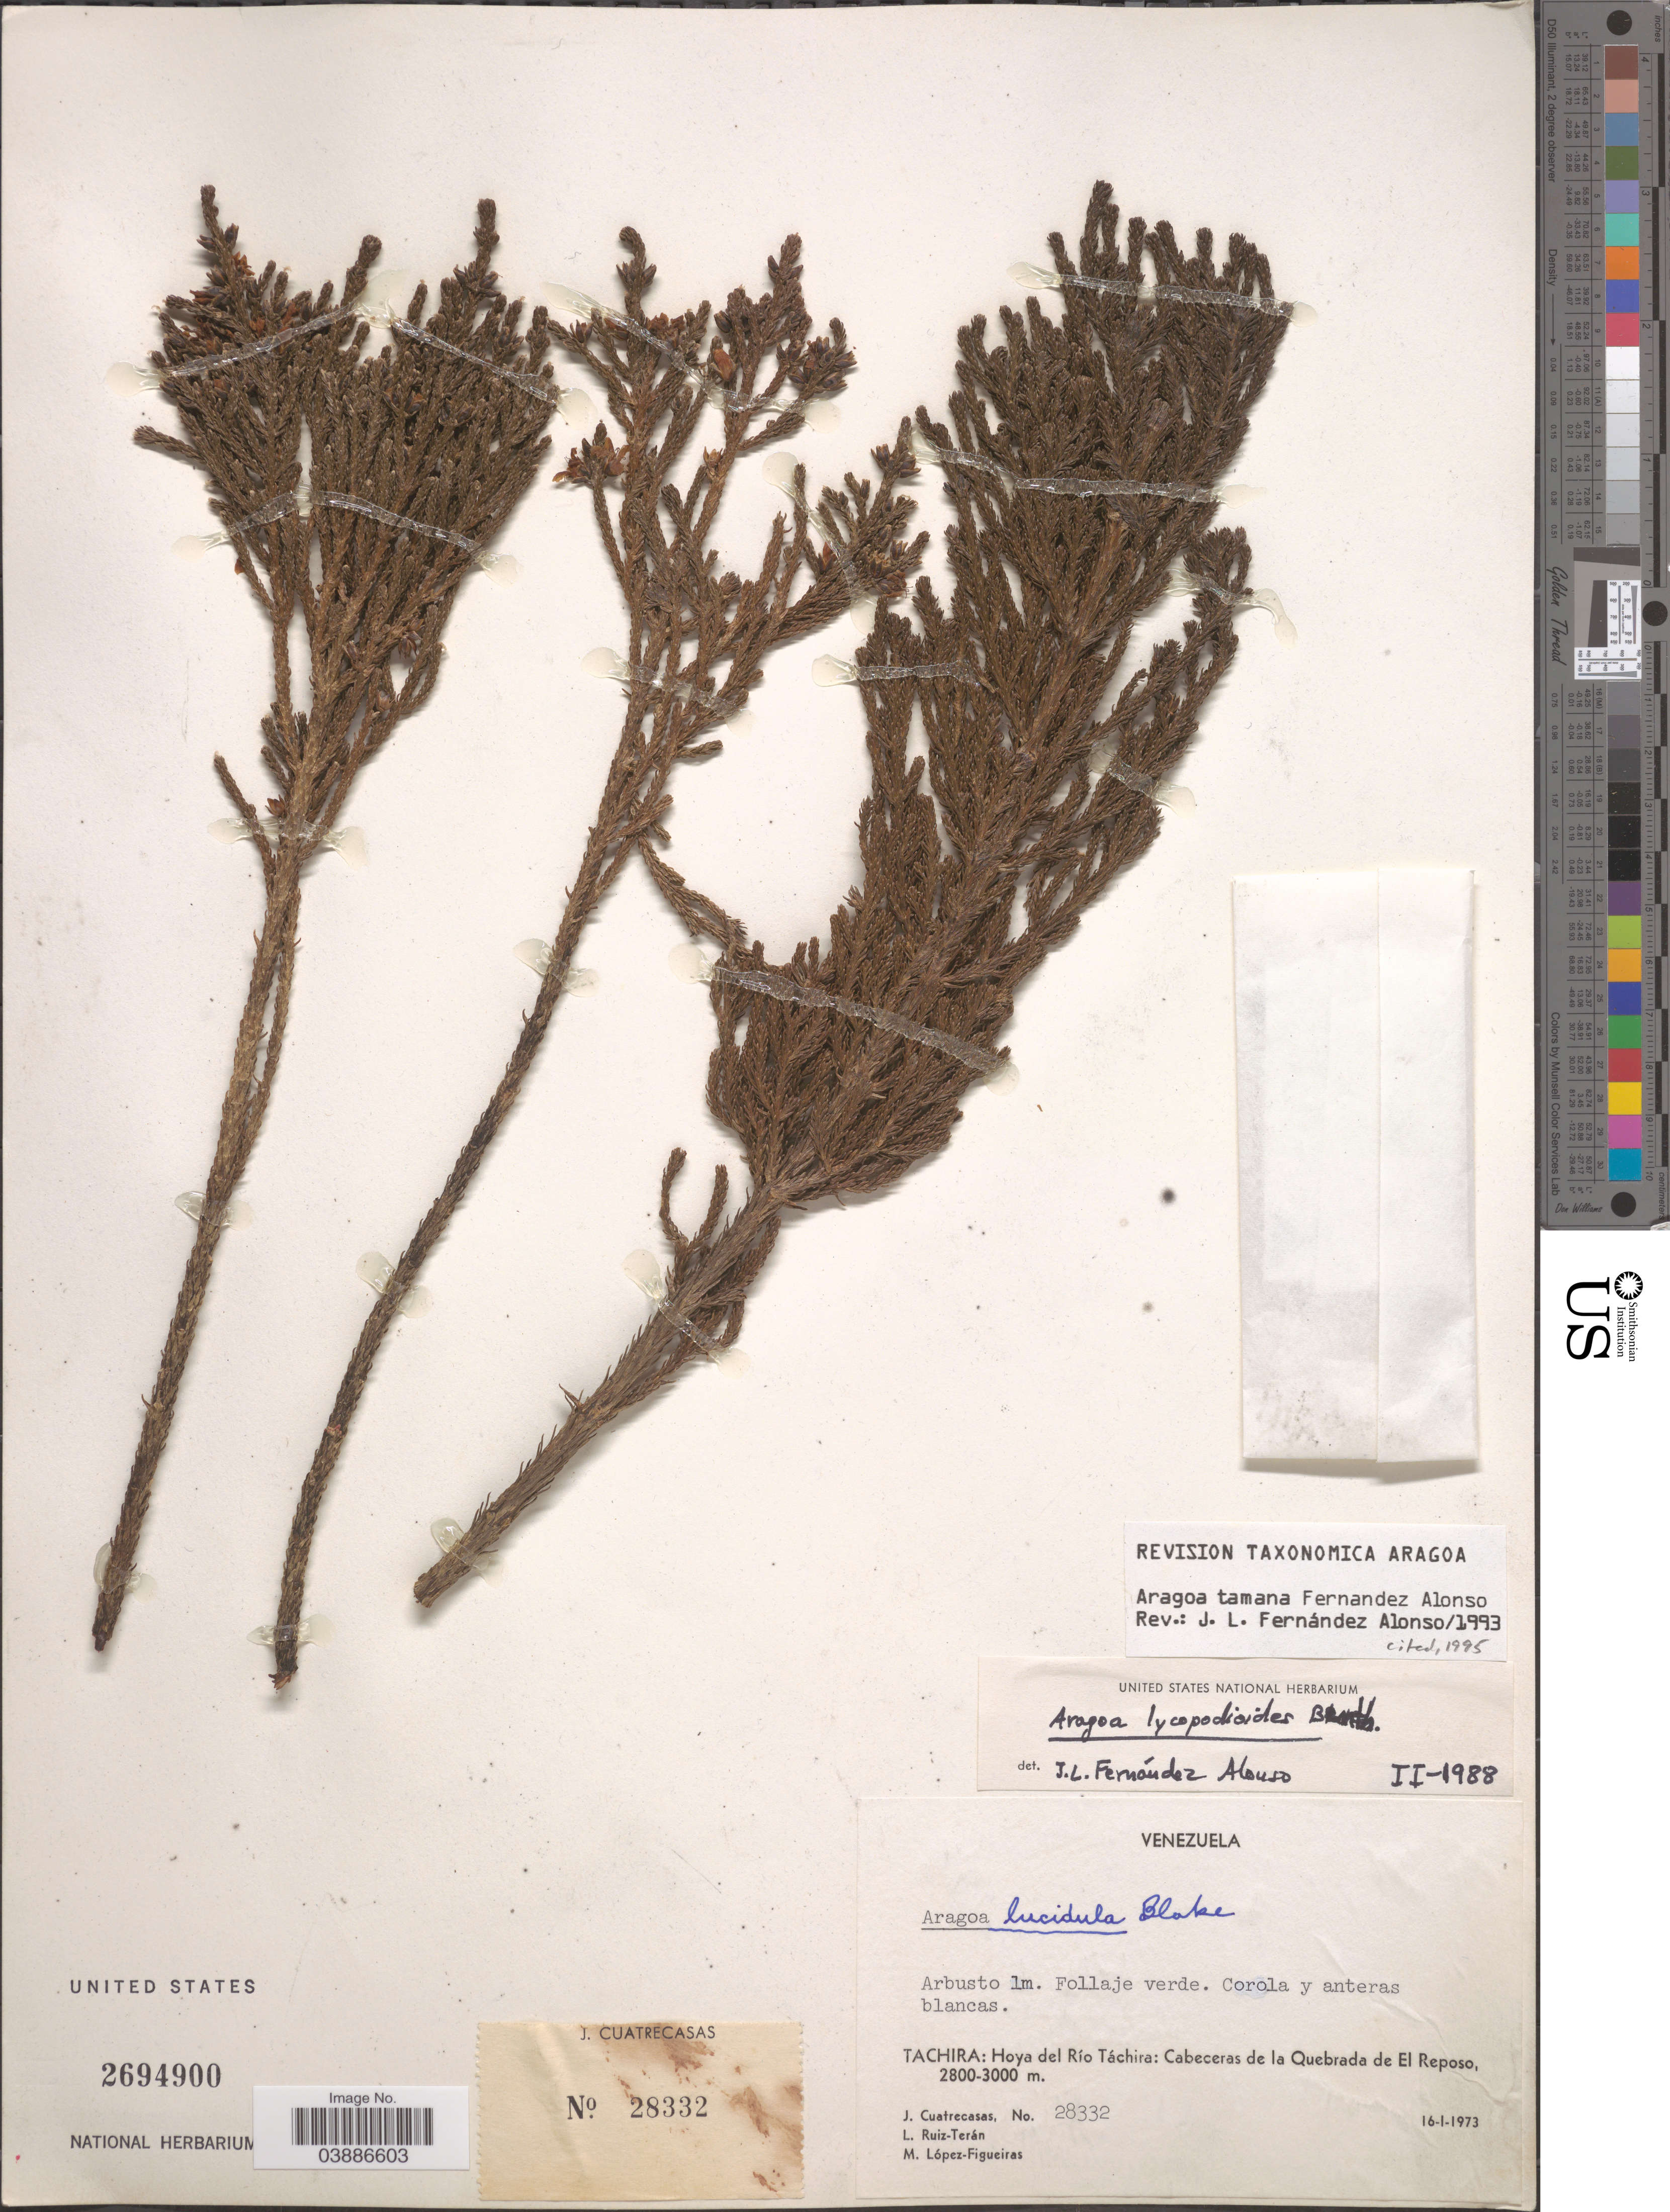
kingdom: Plantae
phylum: Tracheophyta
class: Magnoliopsida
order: Lamiales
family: Plantaginaceae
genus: Aragoa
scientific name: Aragoa tamana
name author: Fern. Alonso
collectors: J. Cuatrecasas, L. E. Ruíz-Terán & M. Lopéz-F.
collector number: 28332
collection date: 1973-01-16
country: Venezuela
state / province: Tachira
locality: Hoya del Río Táchira: Cabeceras de la Quebrada de El Reposo.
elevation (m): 2800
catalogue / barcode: US 2694900